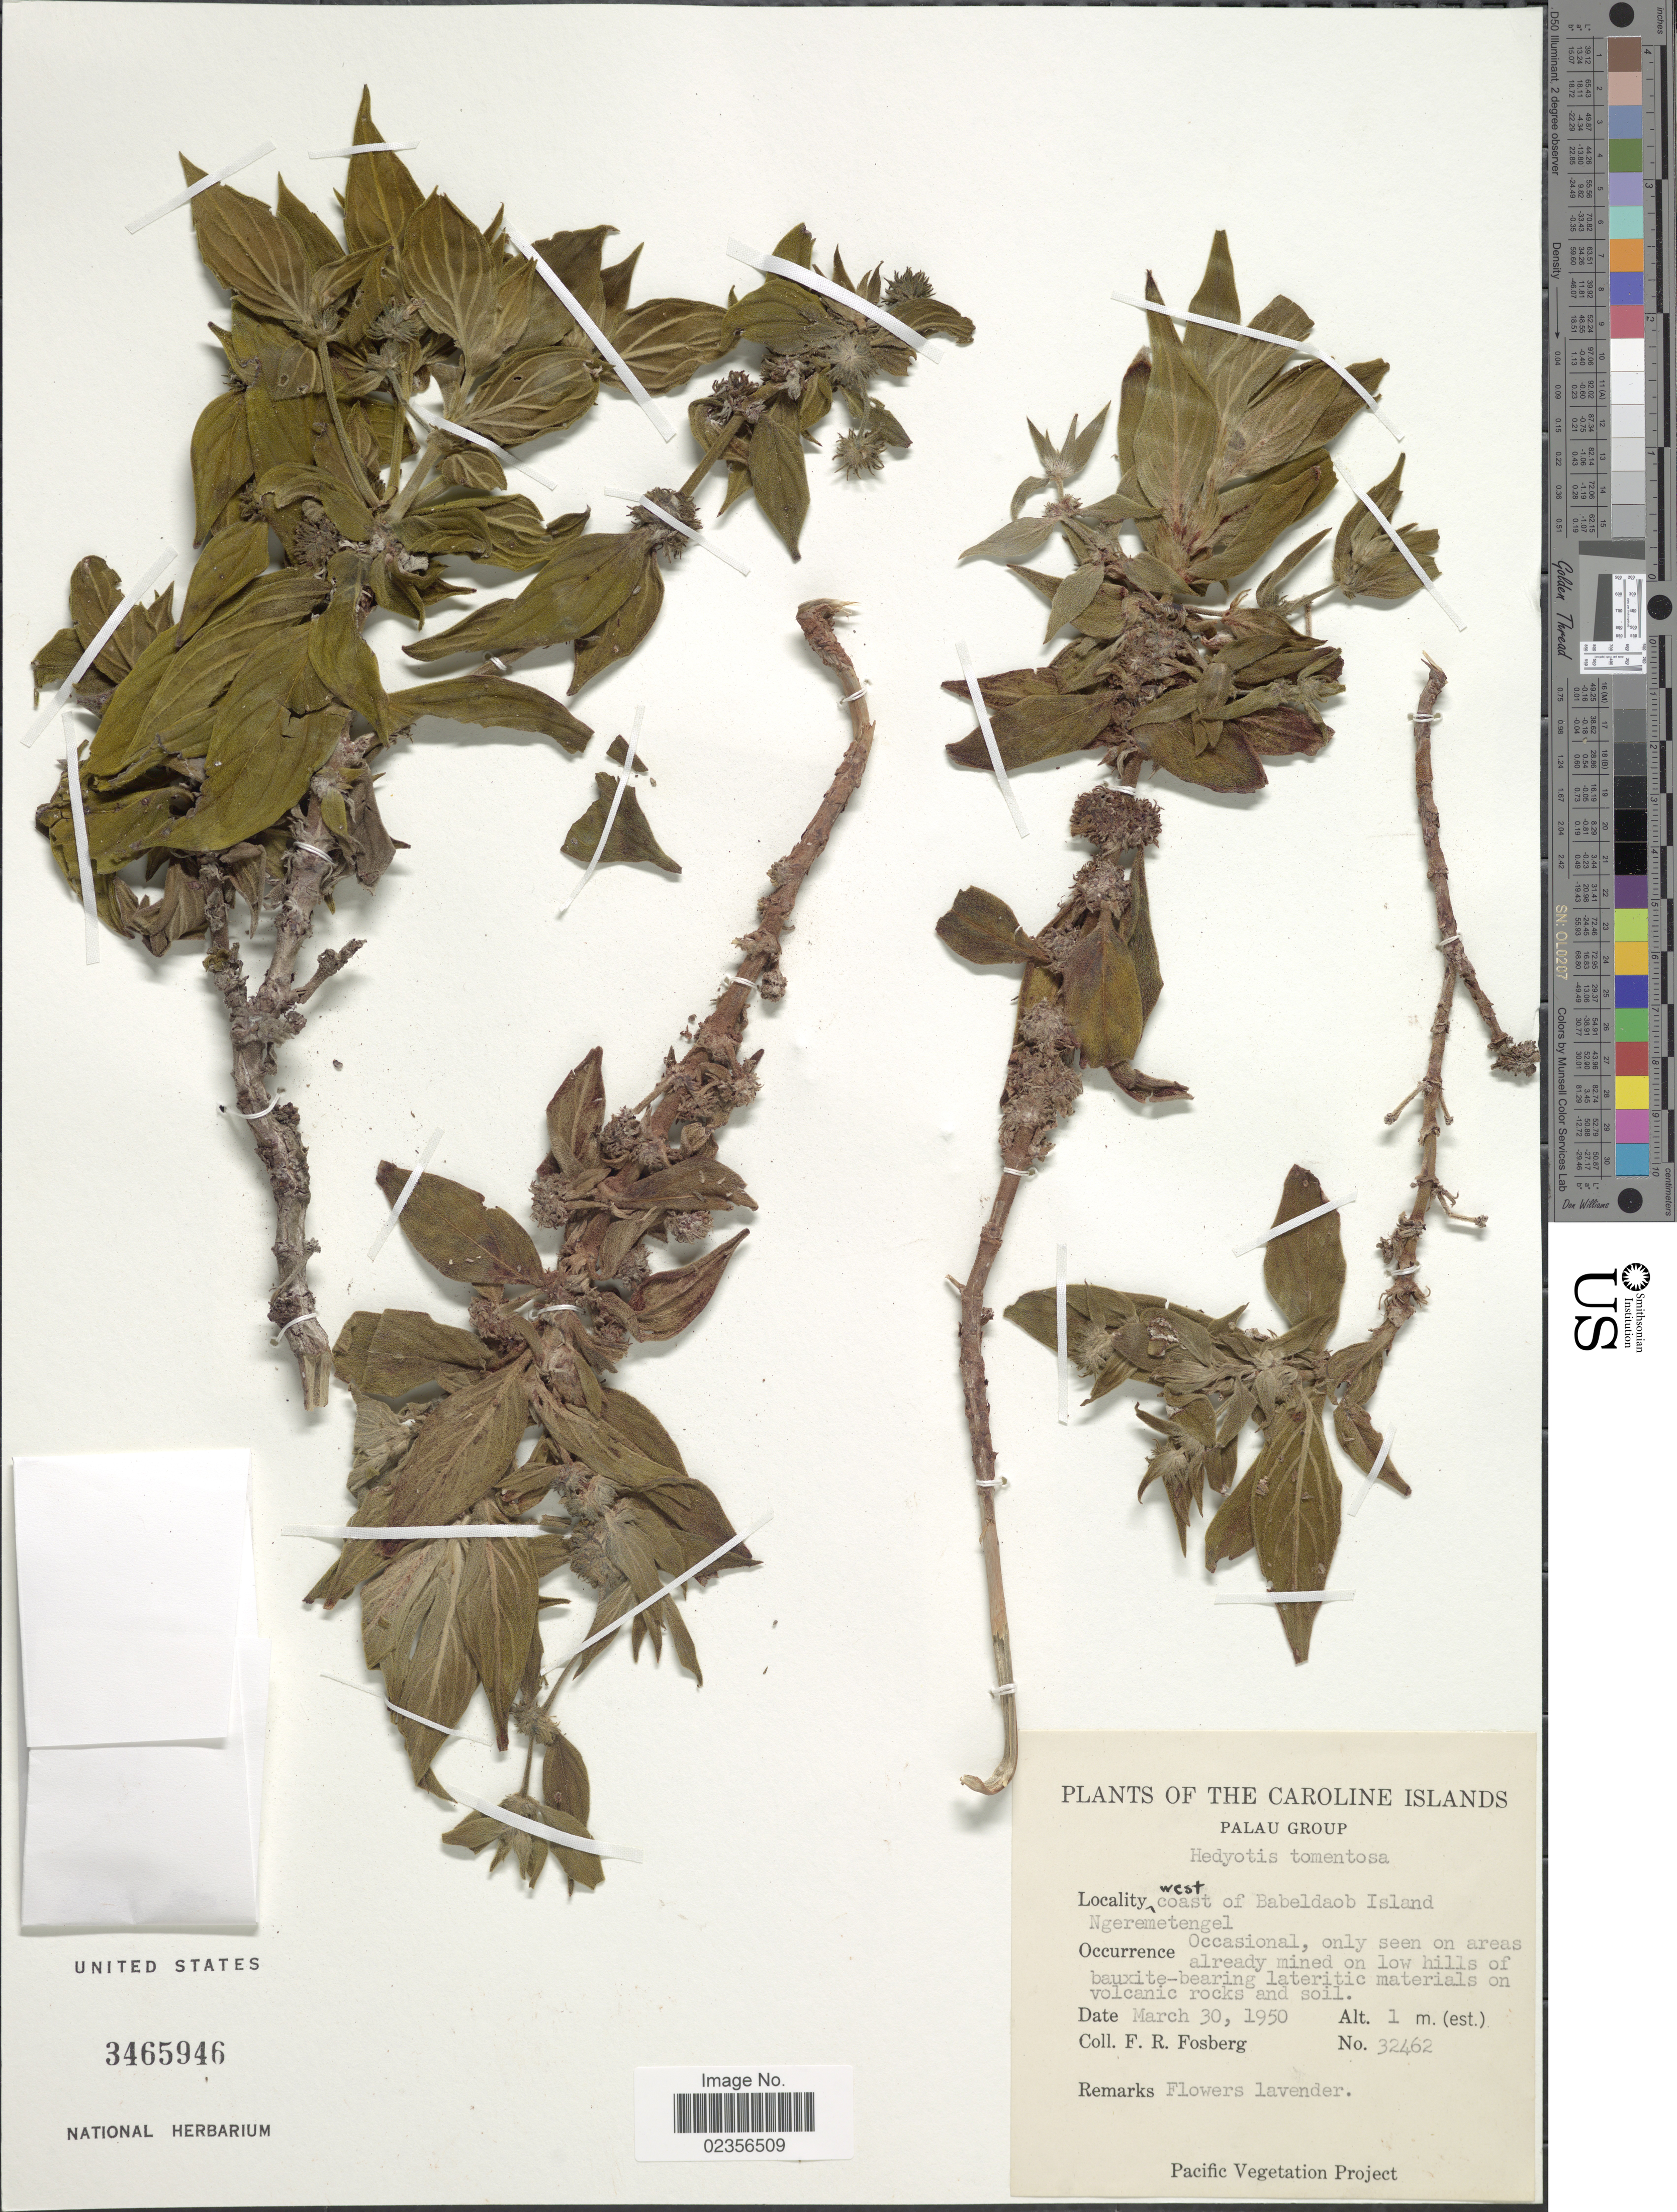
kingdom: Plantae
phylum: Tracheophyta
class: Magnoliopsida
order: Gentianales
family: Rubiaceae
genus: Hedyotis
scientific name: Hedyotis tomentosa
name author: (Valeton) Hosok.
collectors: F. R. Fosberg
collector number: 32462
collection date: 1950-03-30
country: Palau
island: Babeldaob [Babelthuap]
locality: Caroline Islands. Palau Group. west coast of Babeldaob Island Ngeremetengel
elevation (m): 1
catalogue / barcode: US 3465946